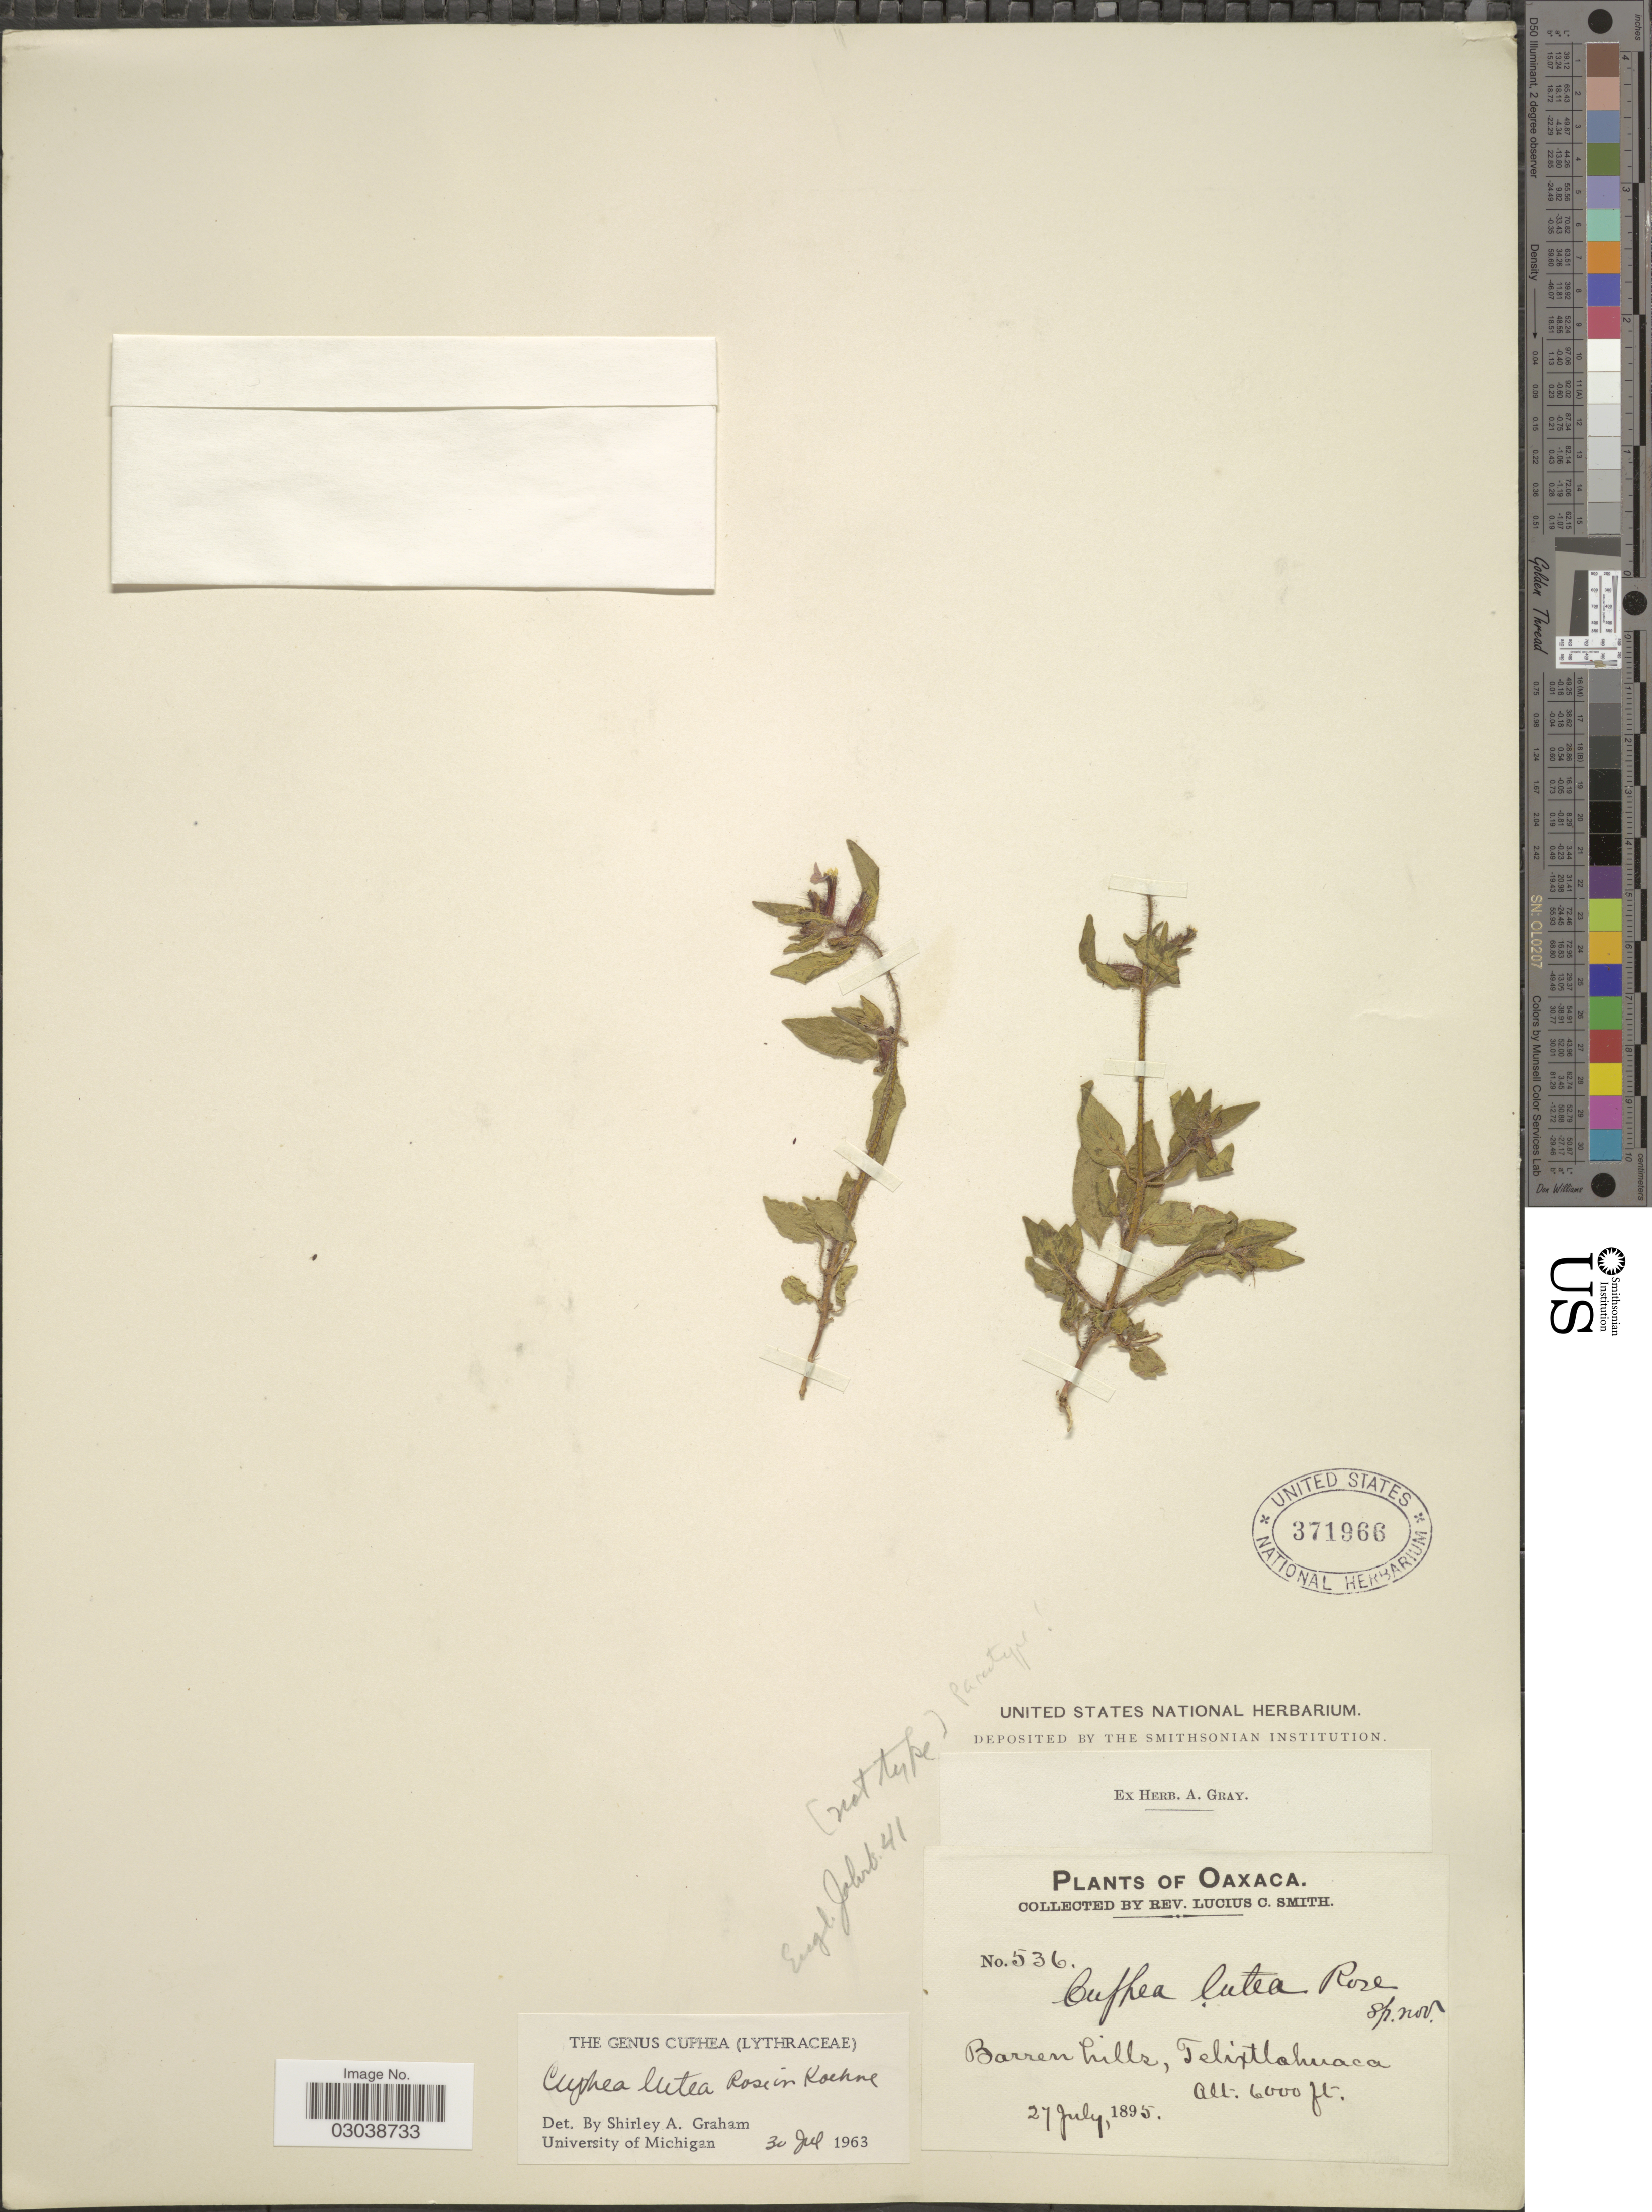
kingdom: Plantae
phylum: Tracheophyta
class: Magnoliopsida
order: Myrtales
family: Lythraceae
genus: Cuphea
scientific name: Cuphea lutea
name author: Rose in Koehne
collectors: L. C. Smith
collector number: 536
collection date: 1895-07-27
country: Mexico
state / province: Oaxaca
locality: Barren hills, Telixtlahuaca.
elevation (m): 1829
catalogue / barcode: US 371966